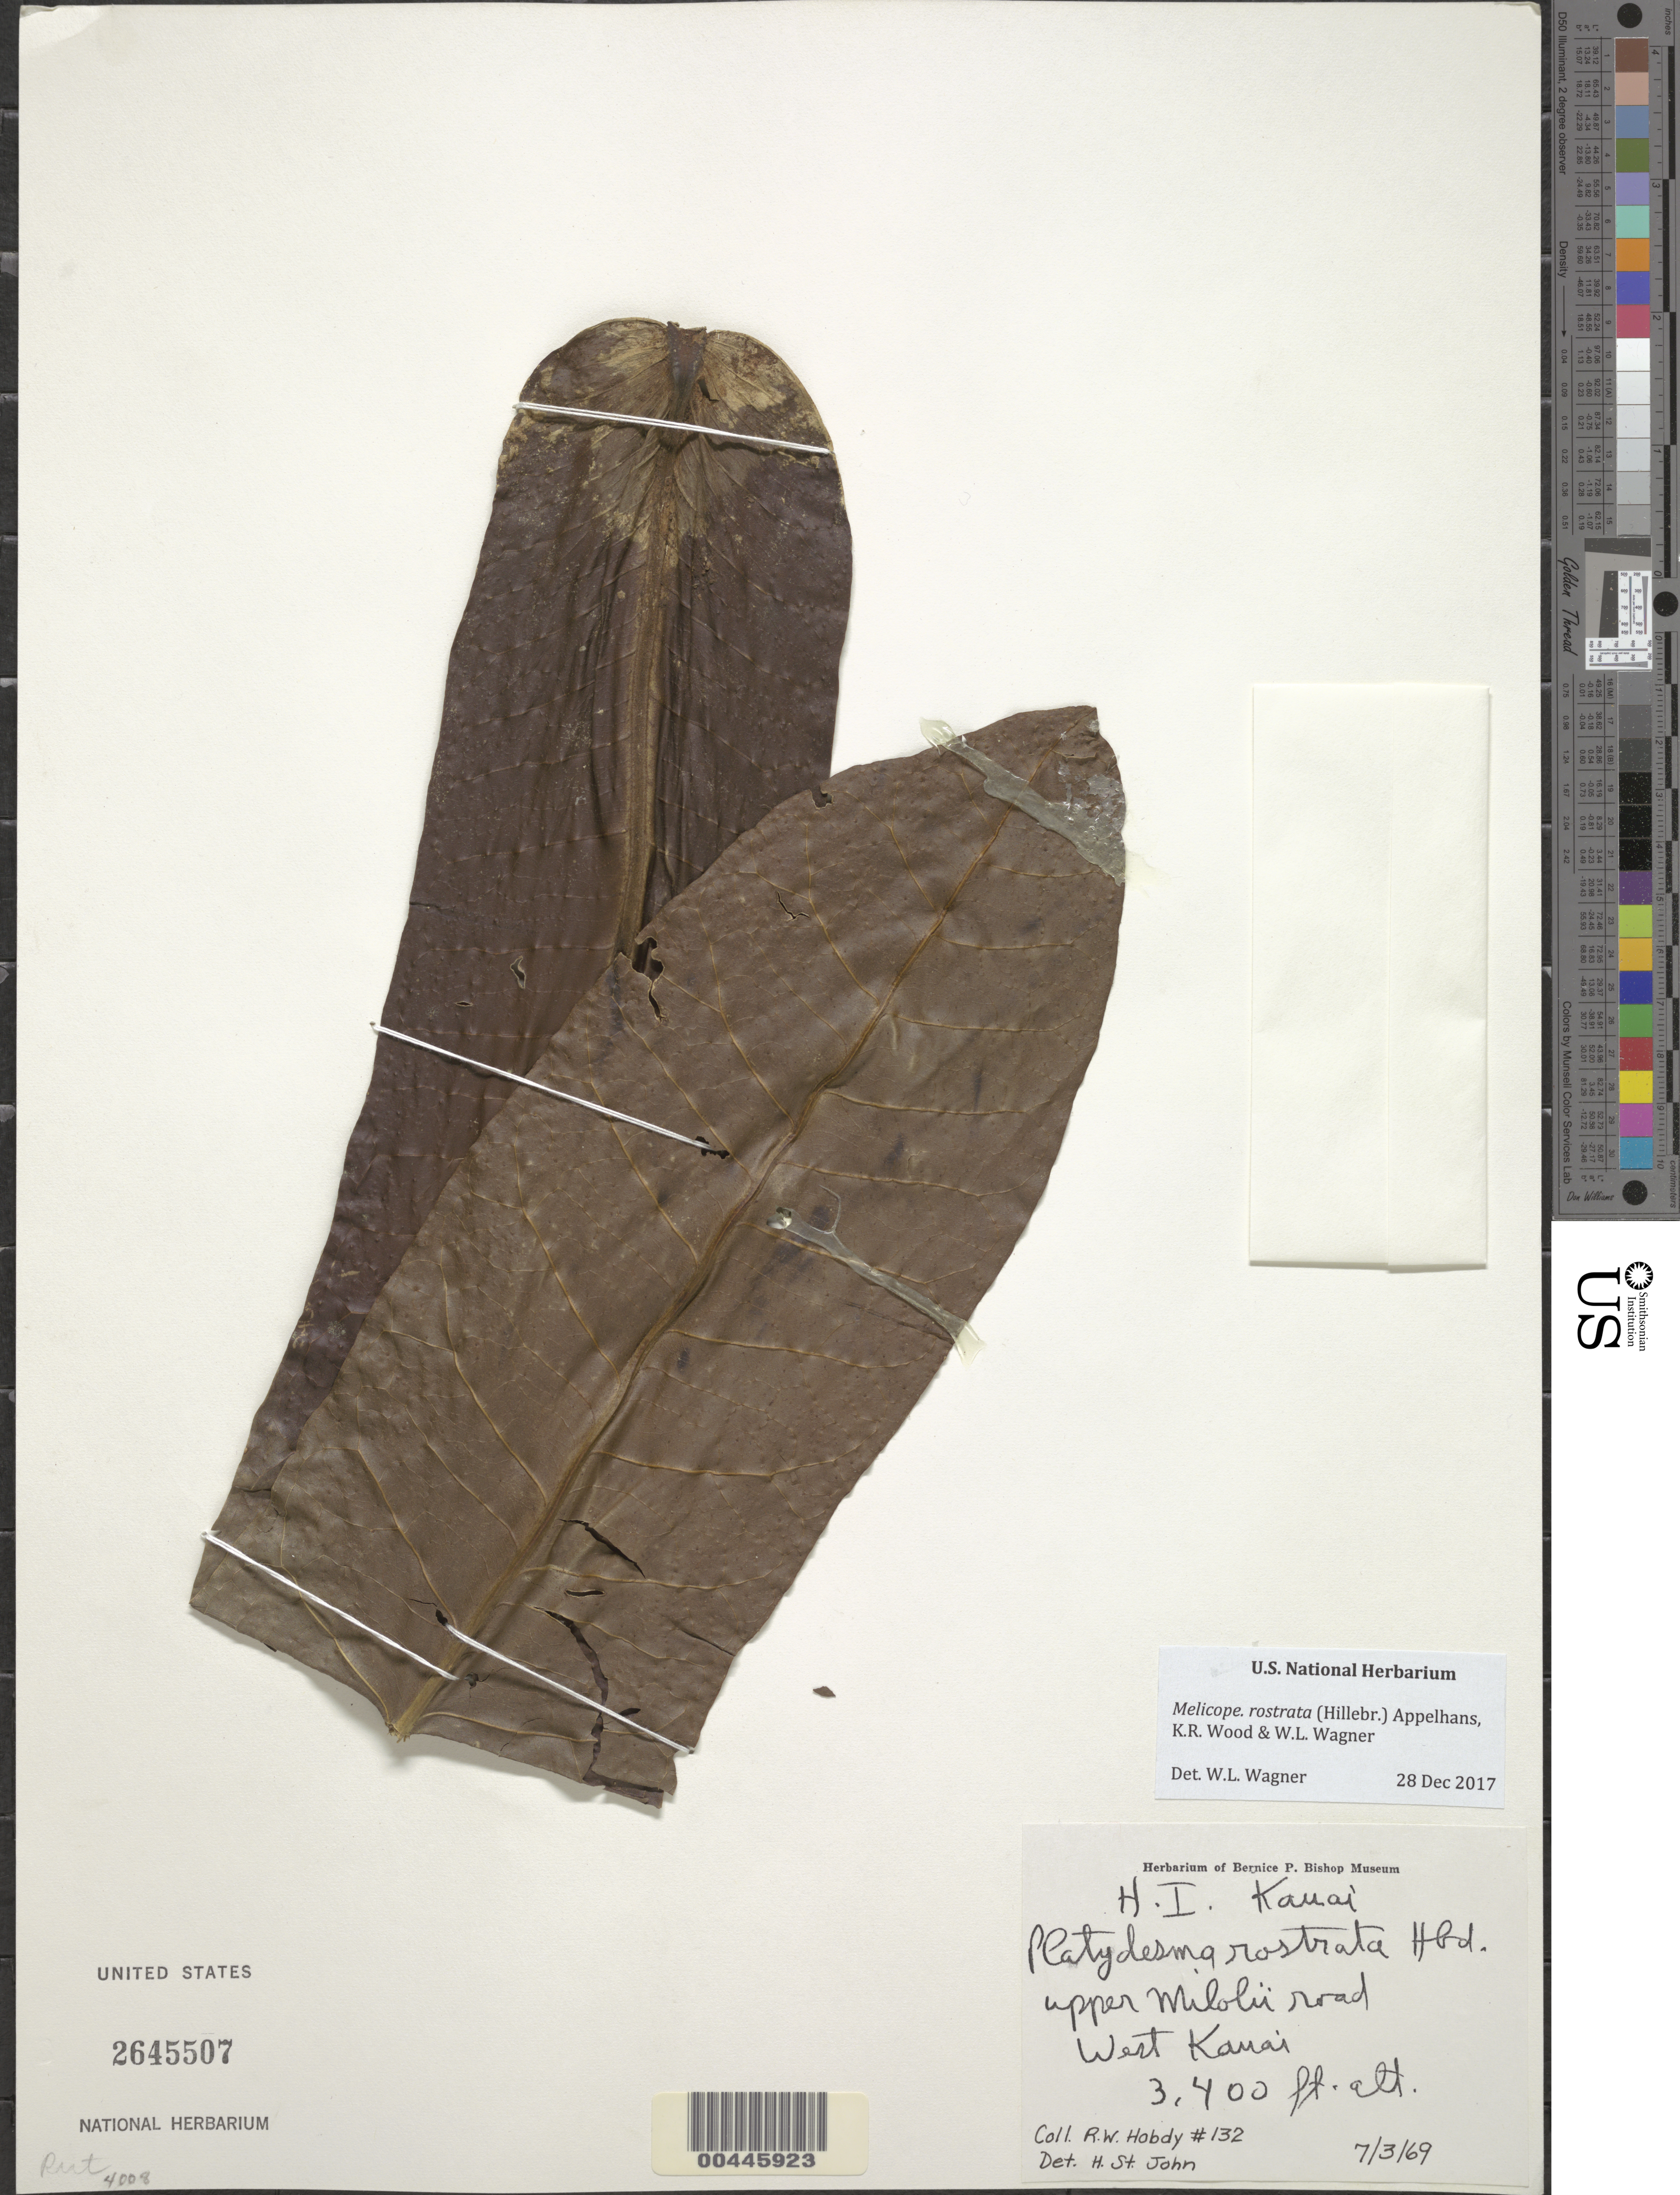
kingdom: Plantae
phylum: Tracheophyta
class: Magnoliopsida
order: Sapindales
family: Rutaceae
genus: Melicope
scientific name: Melicope rostrata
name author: (Hillebr.) Appelhans et al.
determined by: Wagner, W. L., (BOT), Smithsonian Institution - National Museum of Natural History (UNITED STATES)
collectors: R. Hobdy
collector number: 132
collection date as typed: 3 Jul 1969 or 7 Mar 1969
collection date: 1969-03-07 or 1969-07-03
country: United States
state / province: Hawaii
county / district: Kauai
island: Kaua'i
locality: Upper Milolii Road, W Kauai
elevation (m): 1036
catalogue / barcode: US 2645507